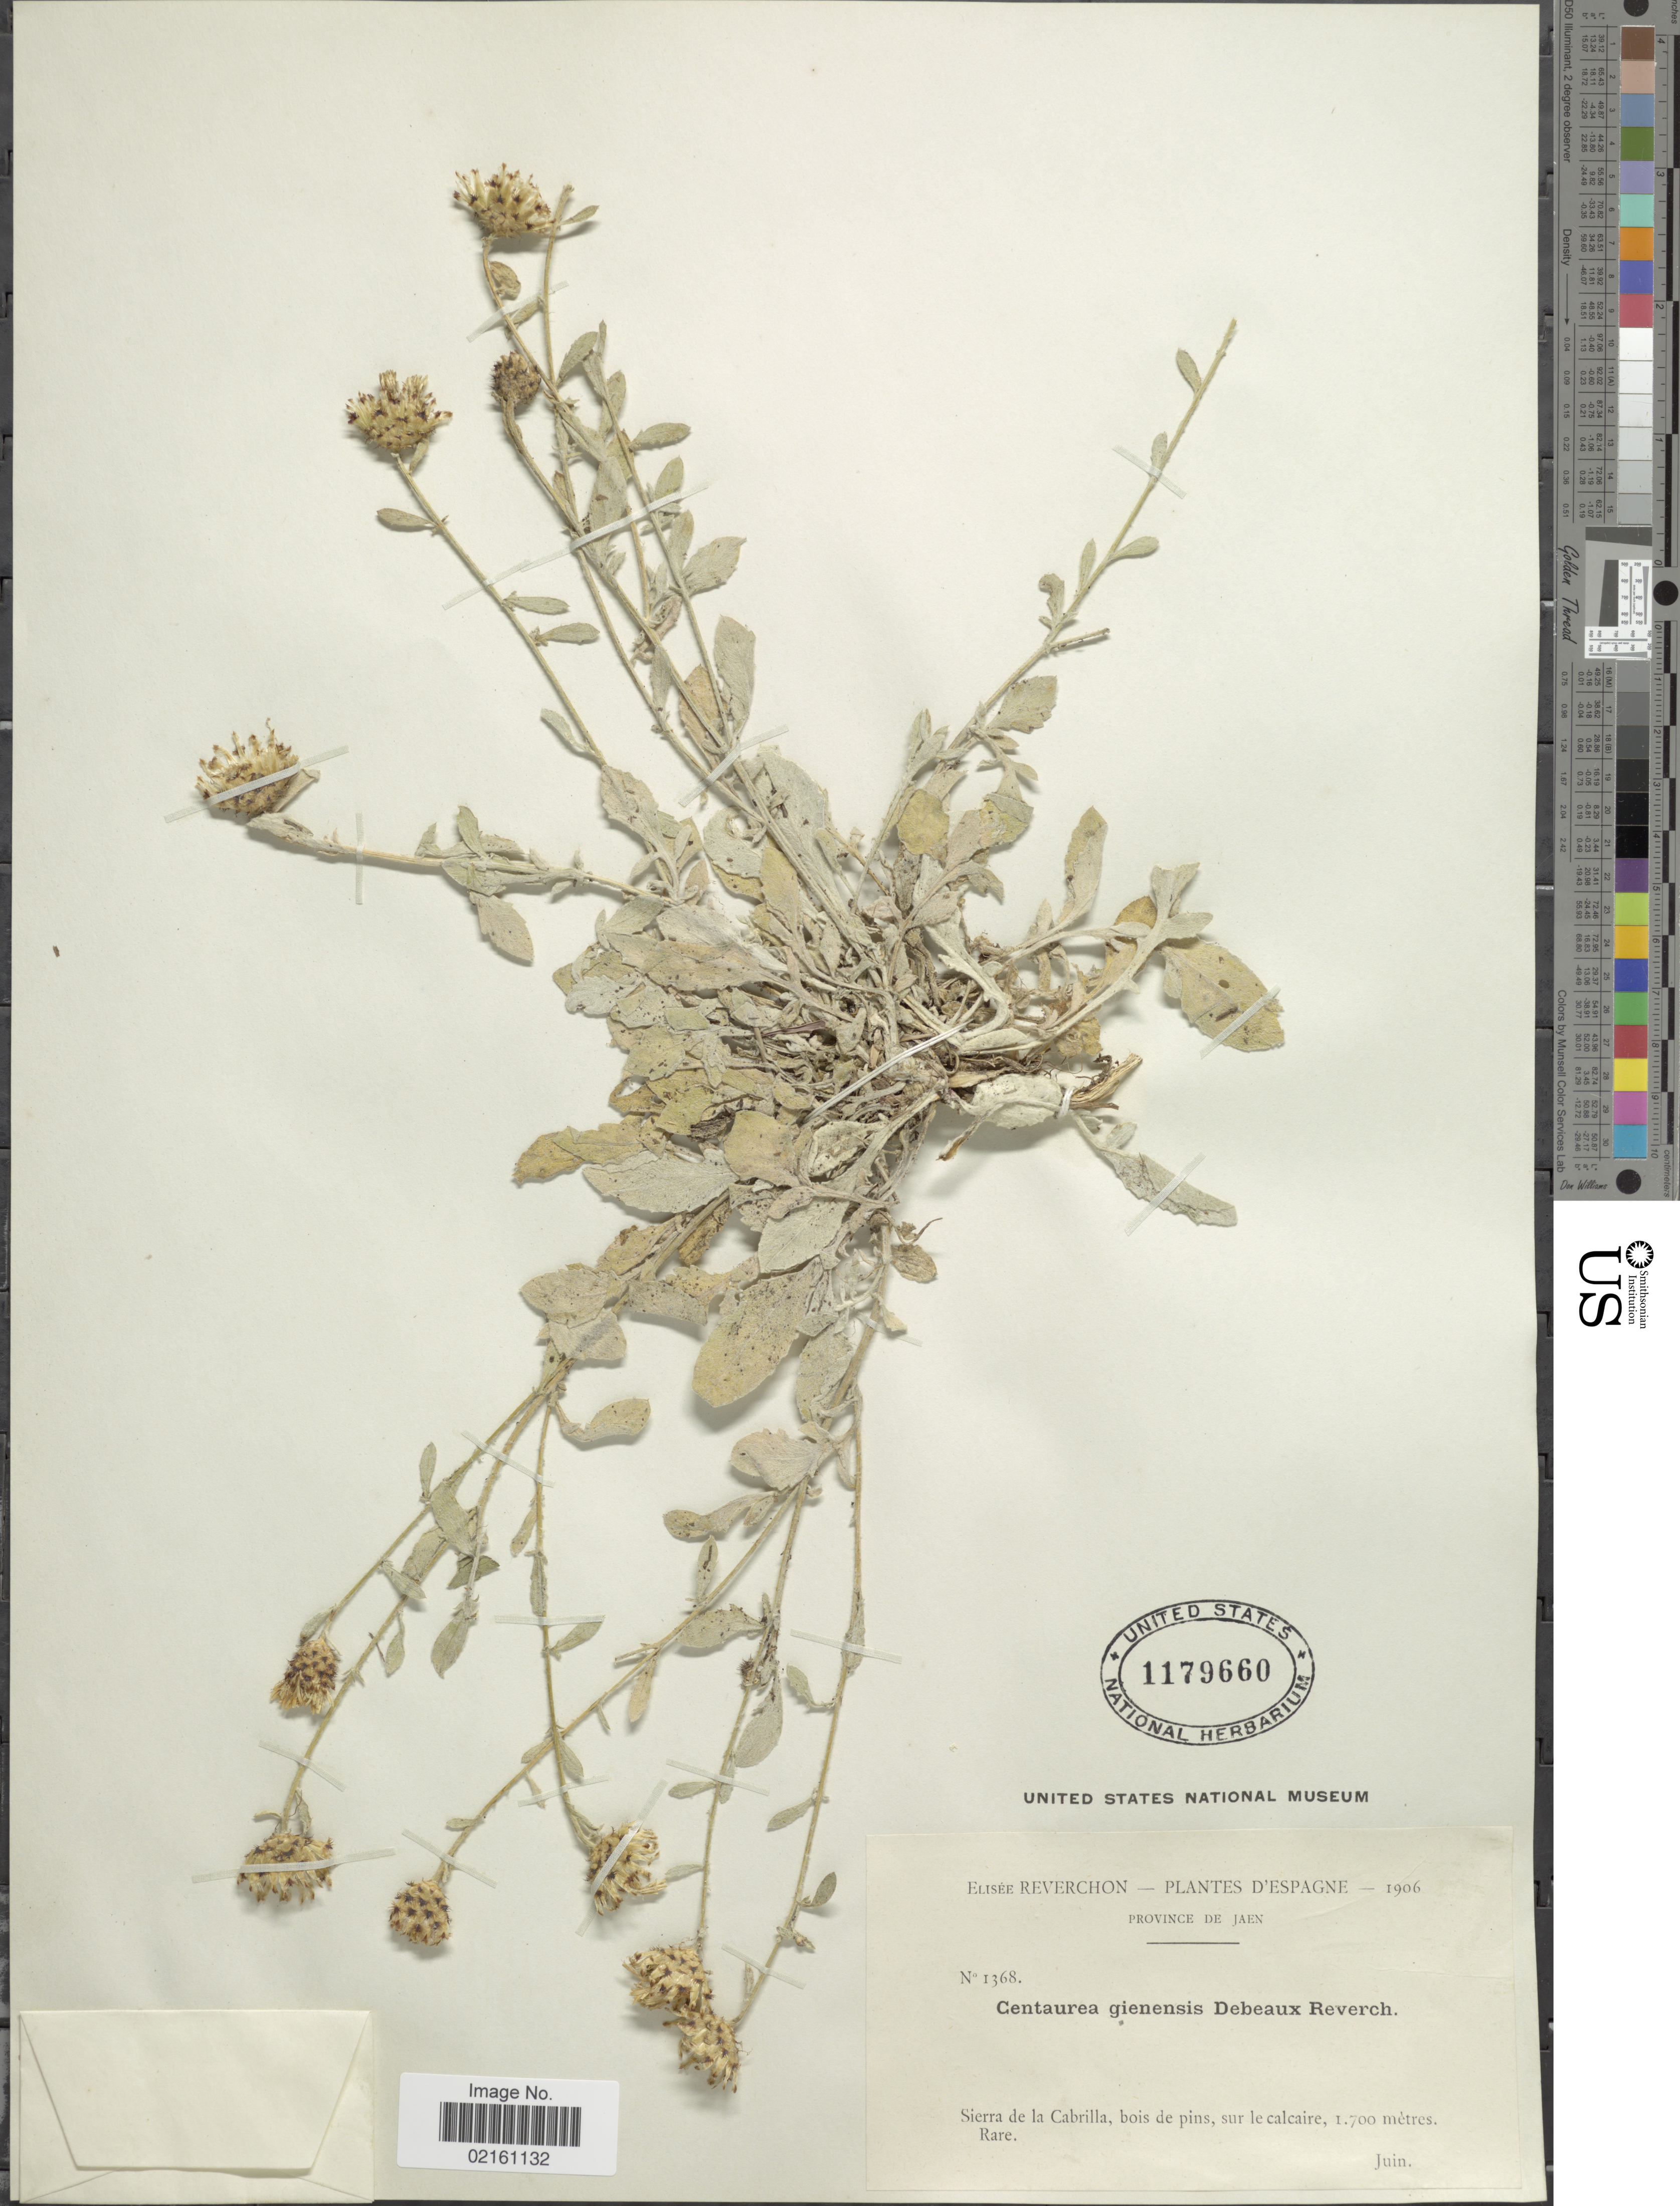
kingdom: Plantae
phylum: Tracheophyta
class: Magnoliopsida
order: Asterales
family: Asteraceae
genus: Centaurea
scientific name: Centaurea jaennensis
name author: Degen & Debeaux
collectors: E. Reverchon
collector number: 1368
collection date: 1906-06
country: Spain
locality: Province de Jaen, Sierra de la Cabrilla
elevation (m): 1700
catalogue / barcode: US 1179660